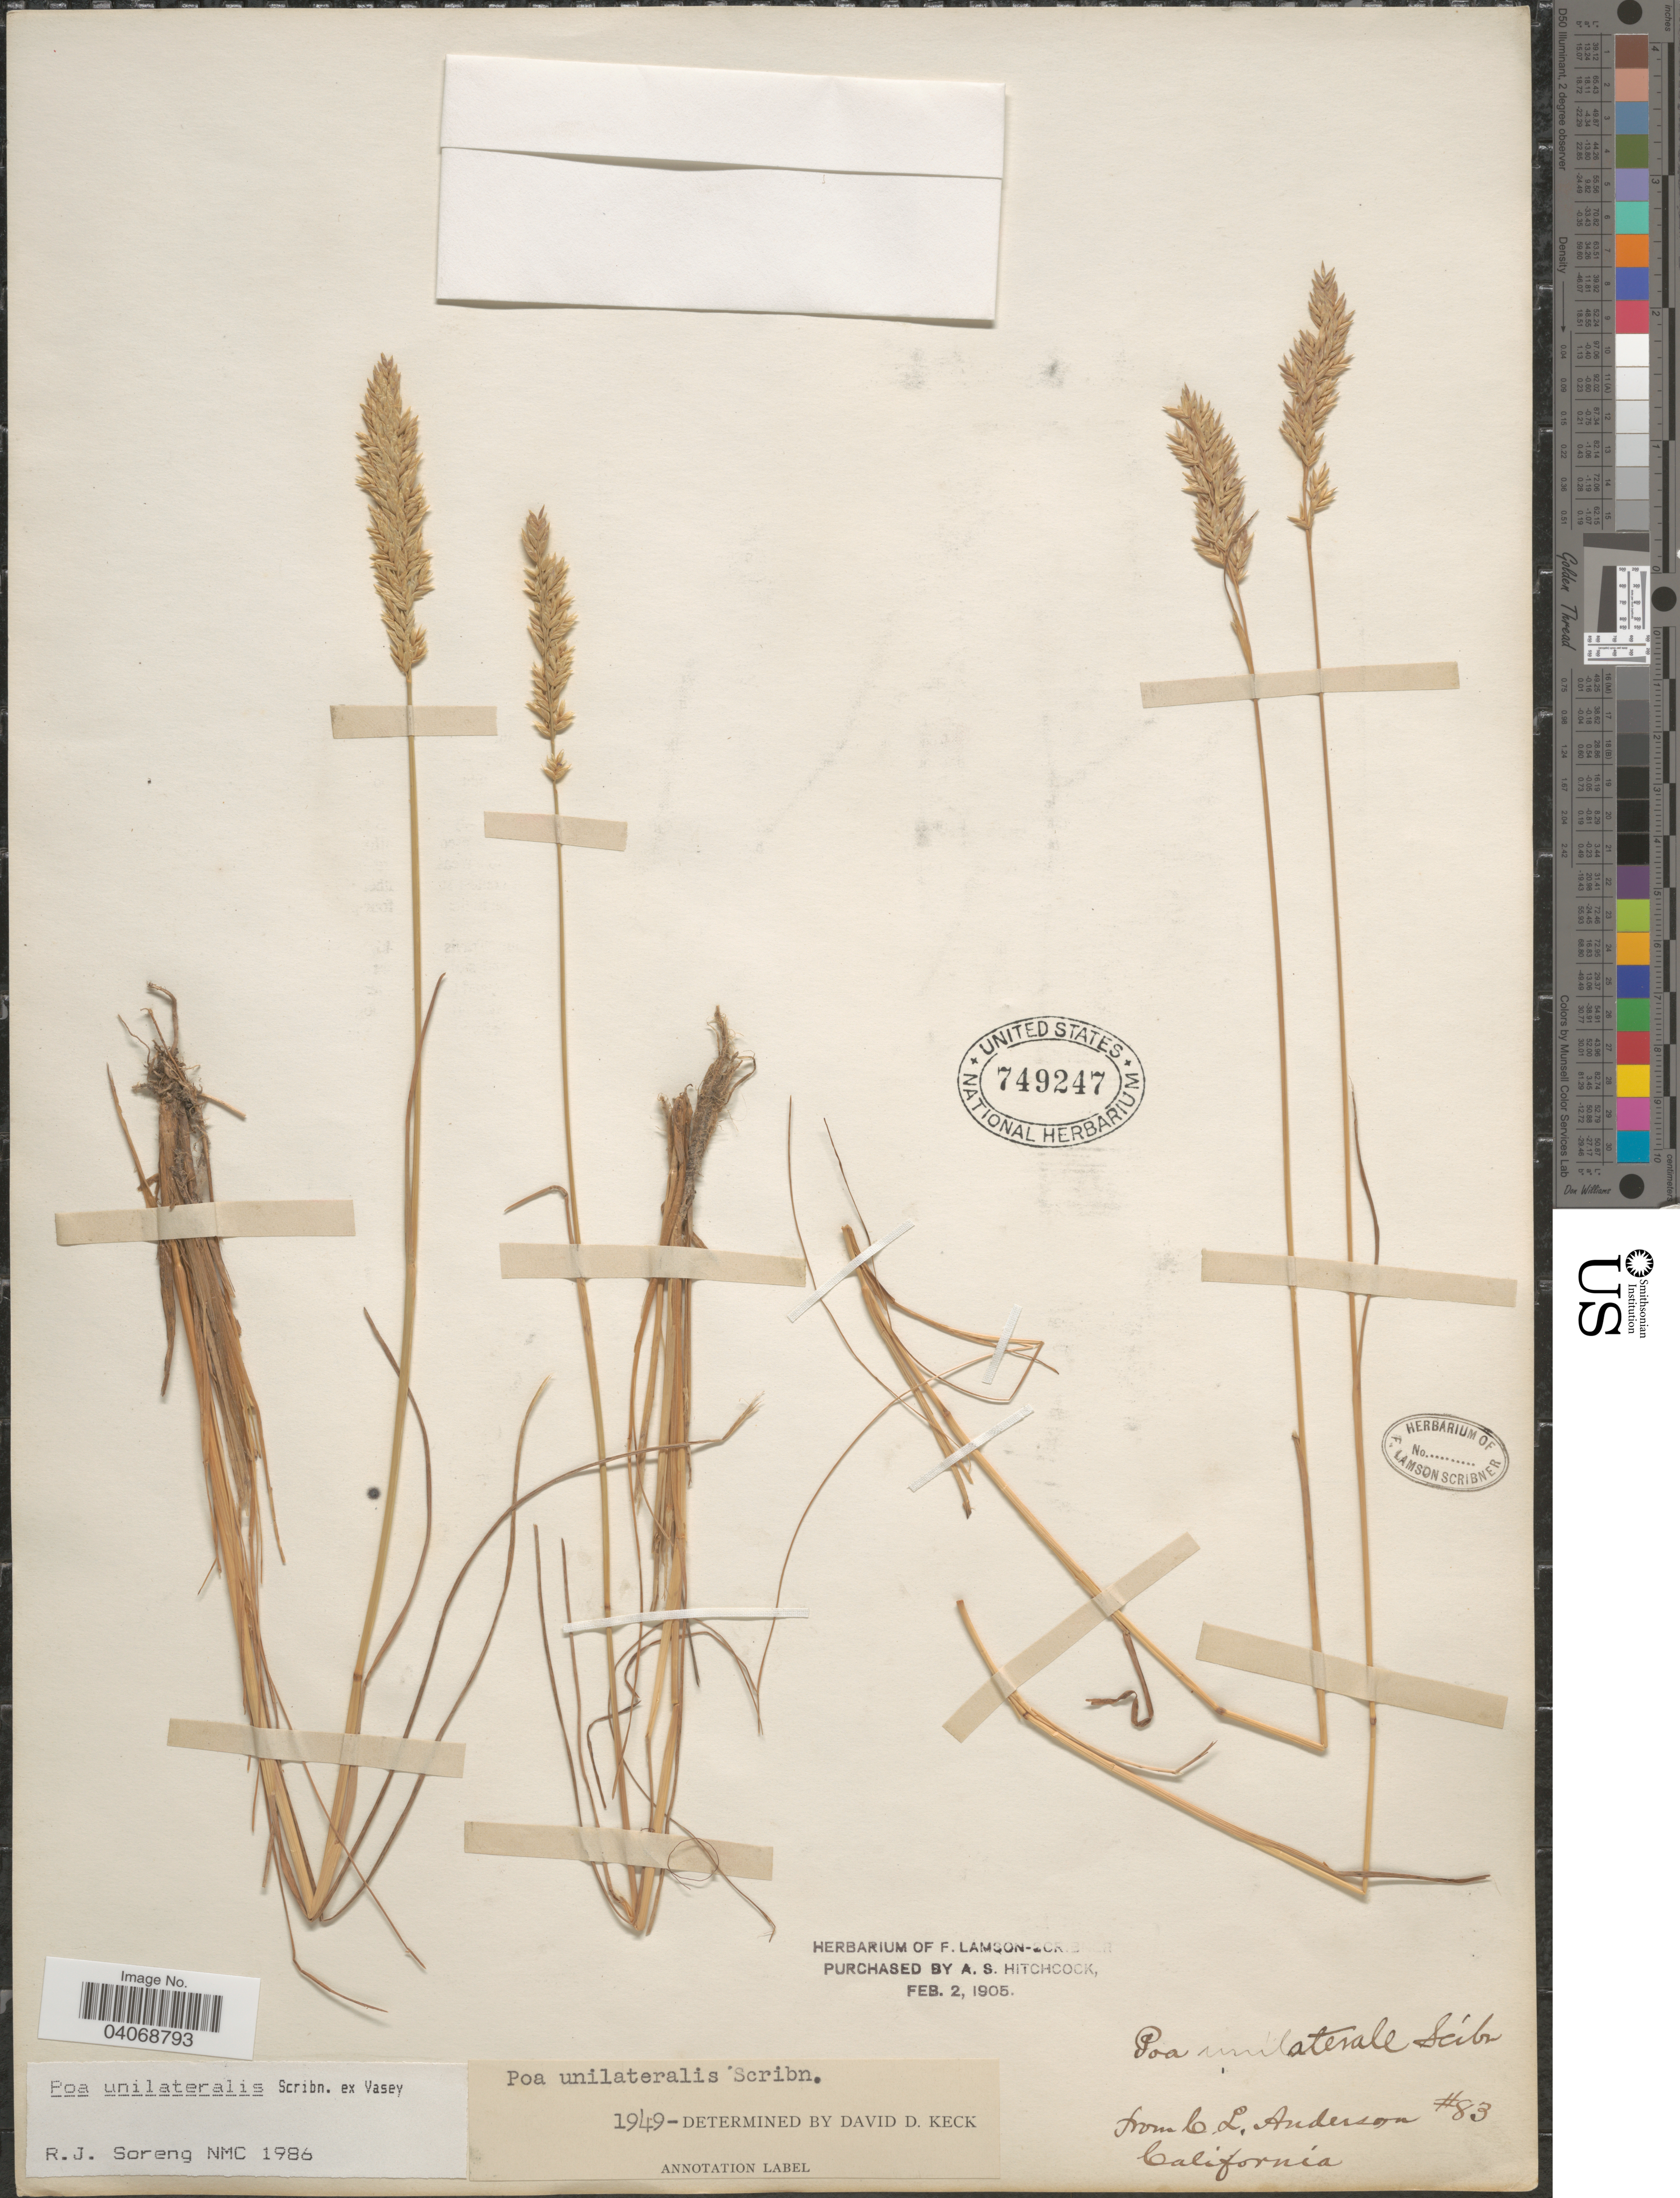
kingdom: Plantae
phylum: Tracheophyta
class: Liliopsida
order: Poales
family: Poaceae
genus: Poa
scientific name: Poa unilateralis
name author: Scribn. ex Vasey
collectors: C. L. Anderson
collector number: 83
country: United States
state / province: California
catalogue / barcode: US 749247